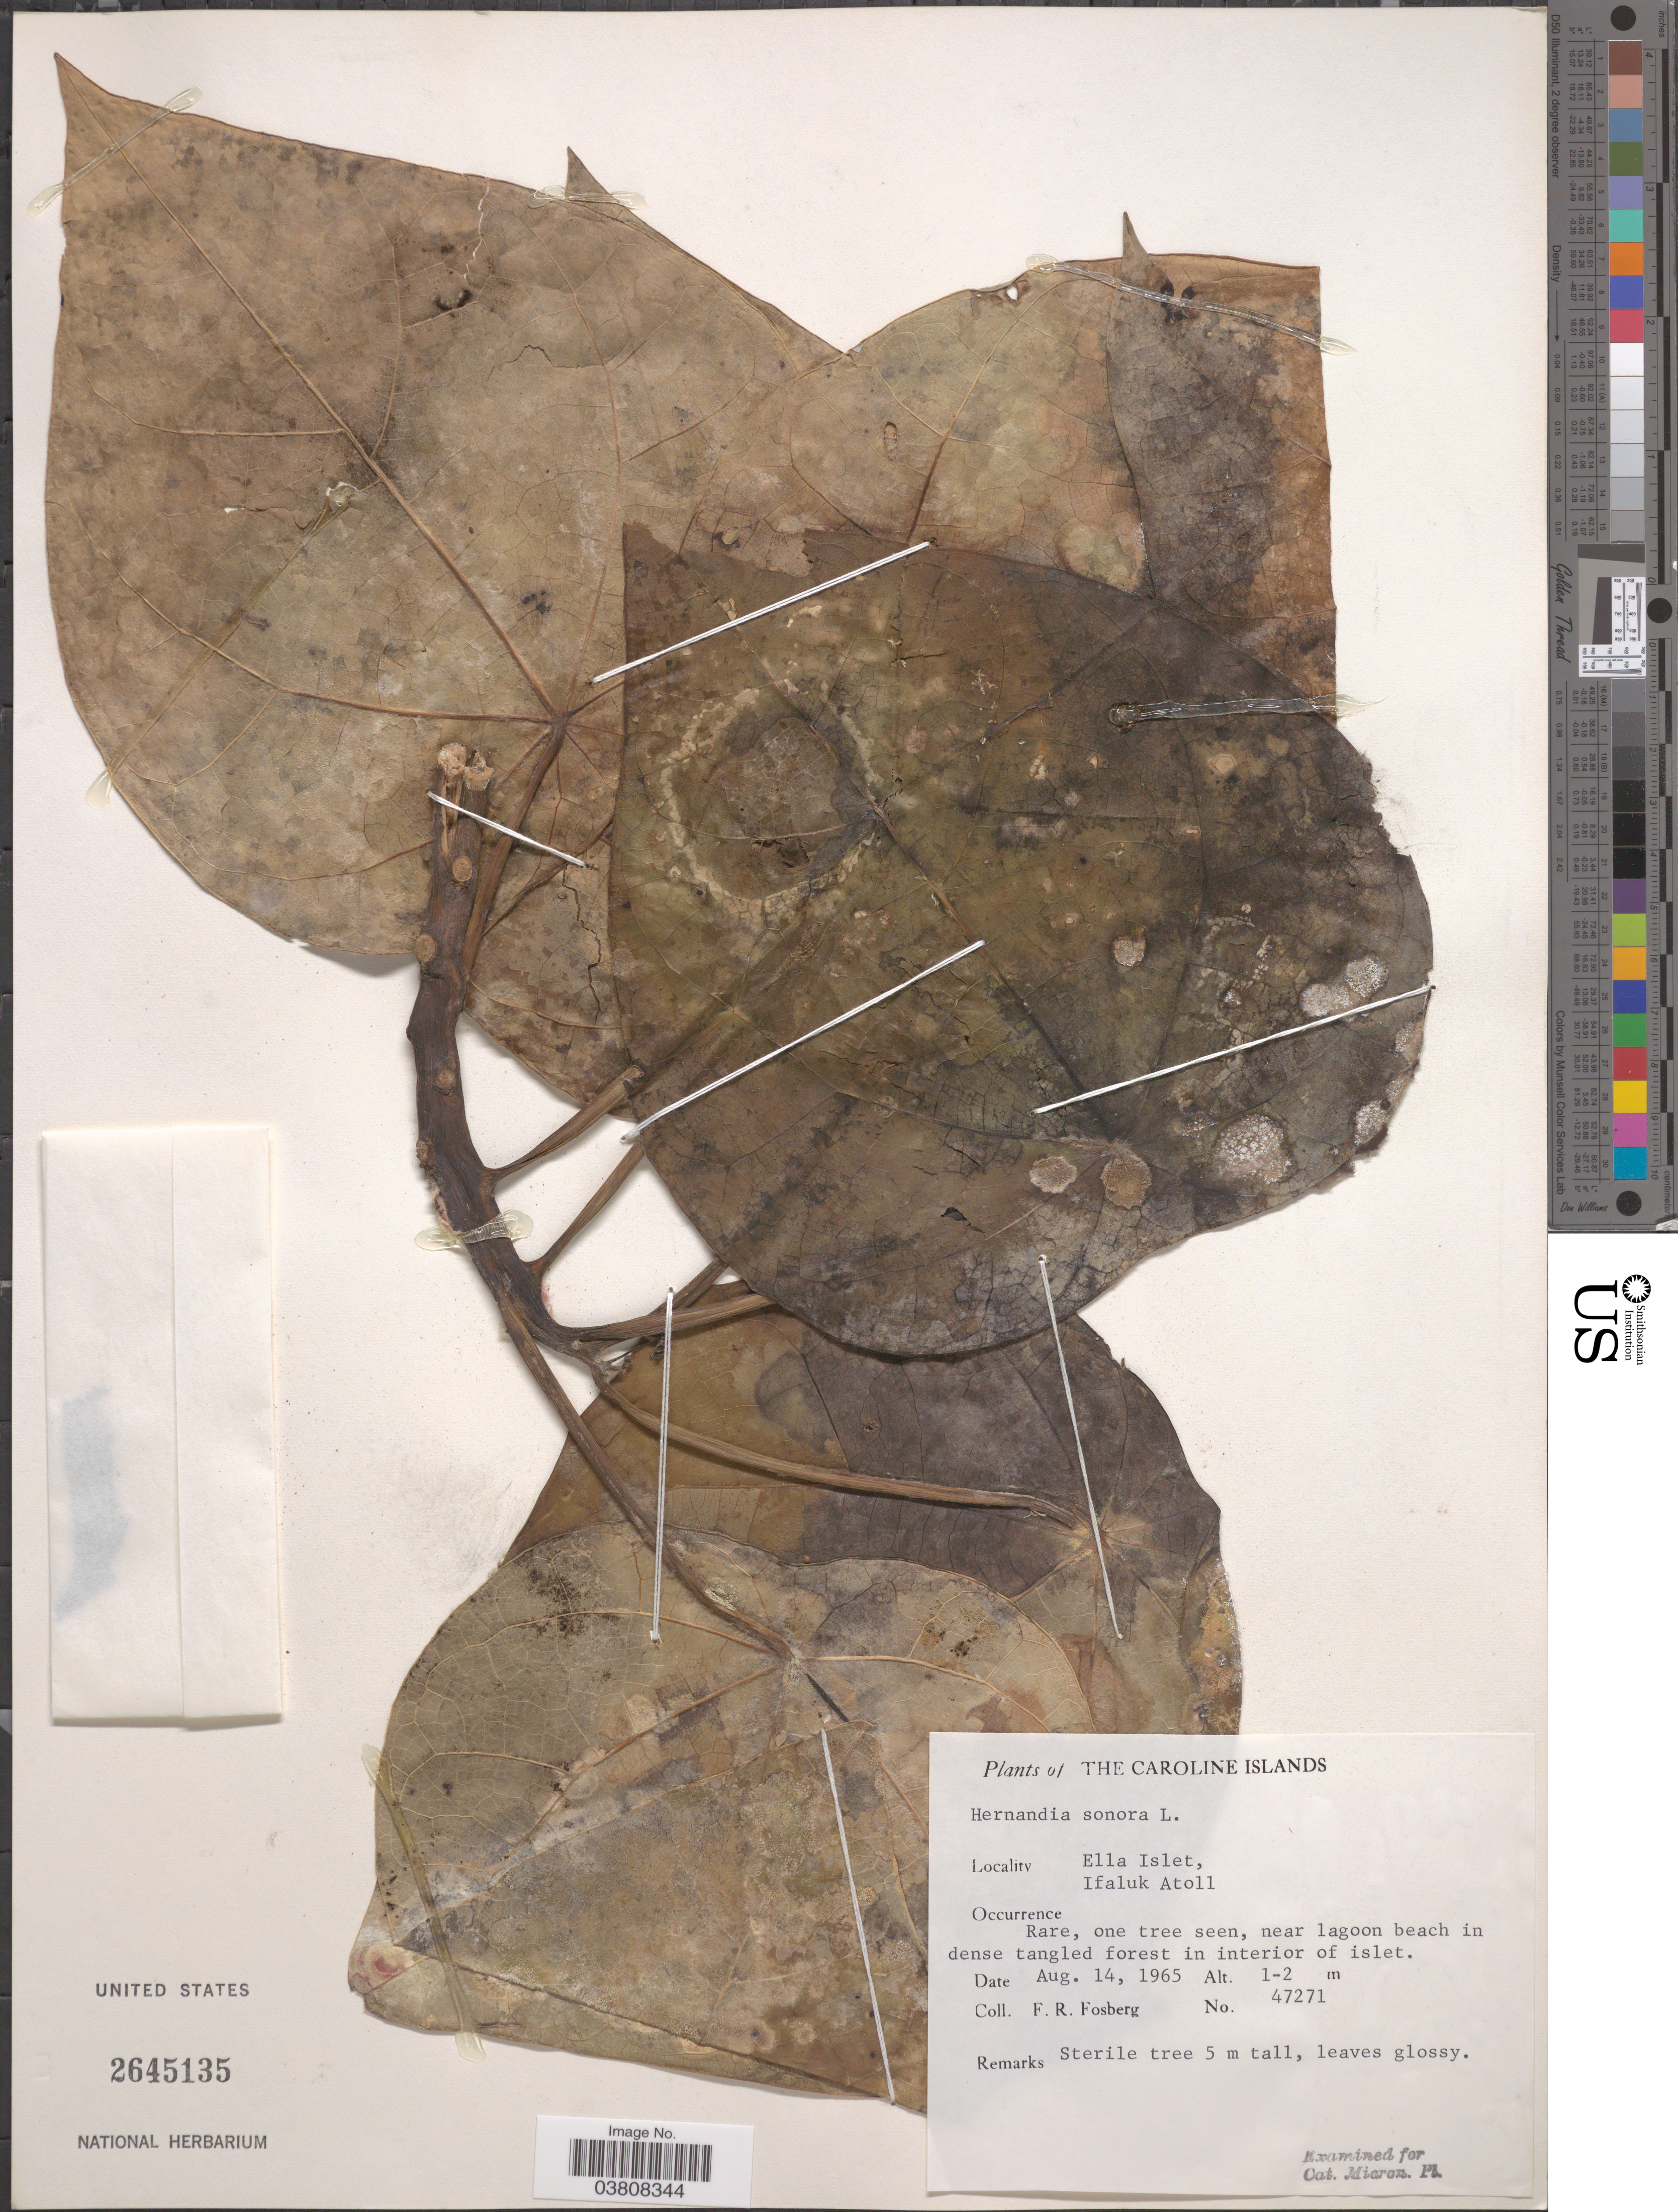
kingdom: Plantae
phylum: Tracheophyta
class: Magnoliopsida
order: Laurales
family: Hernandiaceae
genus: Hernandia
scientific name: Hernandia nymphaeifolia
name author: (C. Presl) Kubitzki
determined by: Strong, Mark T., (BOT), Smithsonian Institution - National Museum of Natural History (UNITED STATES)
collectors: F. R. Fosberg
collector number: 47271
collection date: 1965-08-14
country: Micronesia, Federated States of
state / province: Yap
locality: Caroline Islands. Ella Islet, Ifaluk Atoll. Near lagoon beach in dense tangled forest in interior of islet.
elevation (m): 1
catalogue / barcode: US 2645135